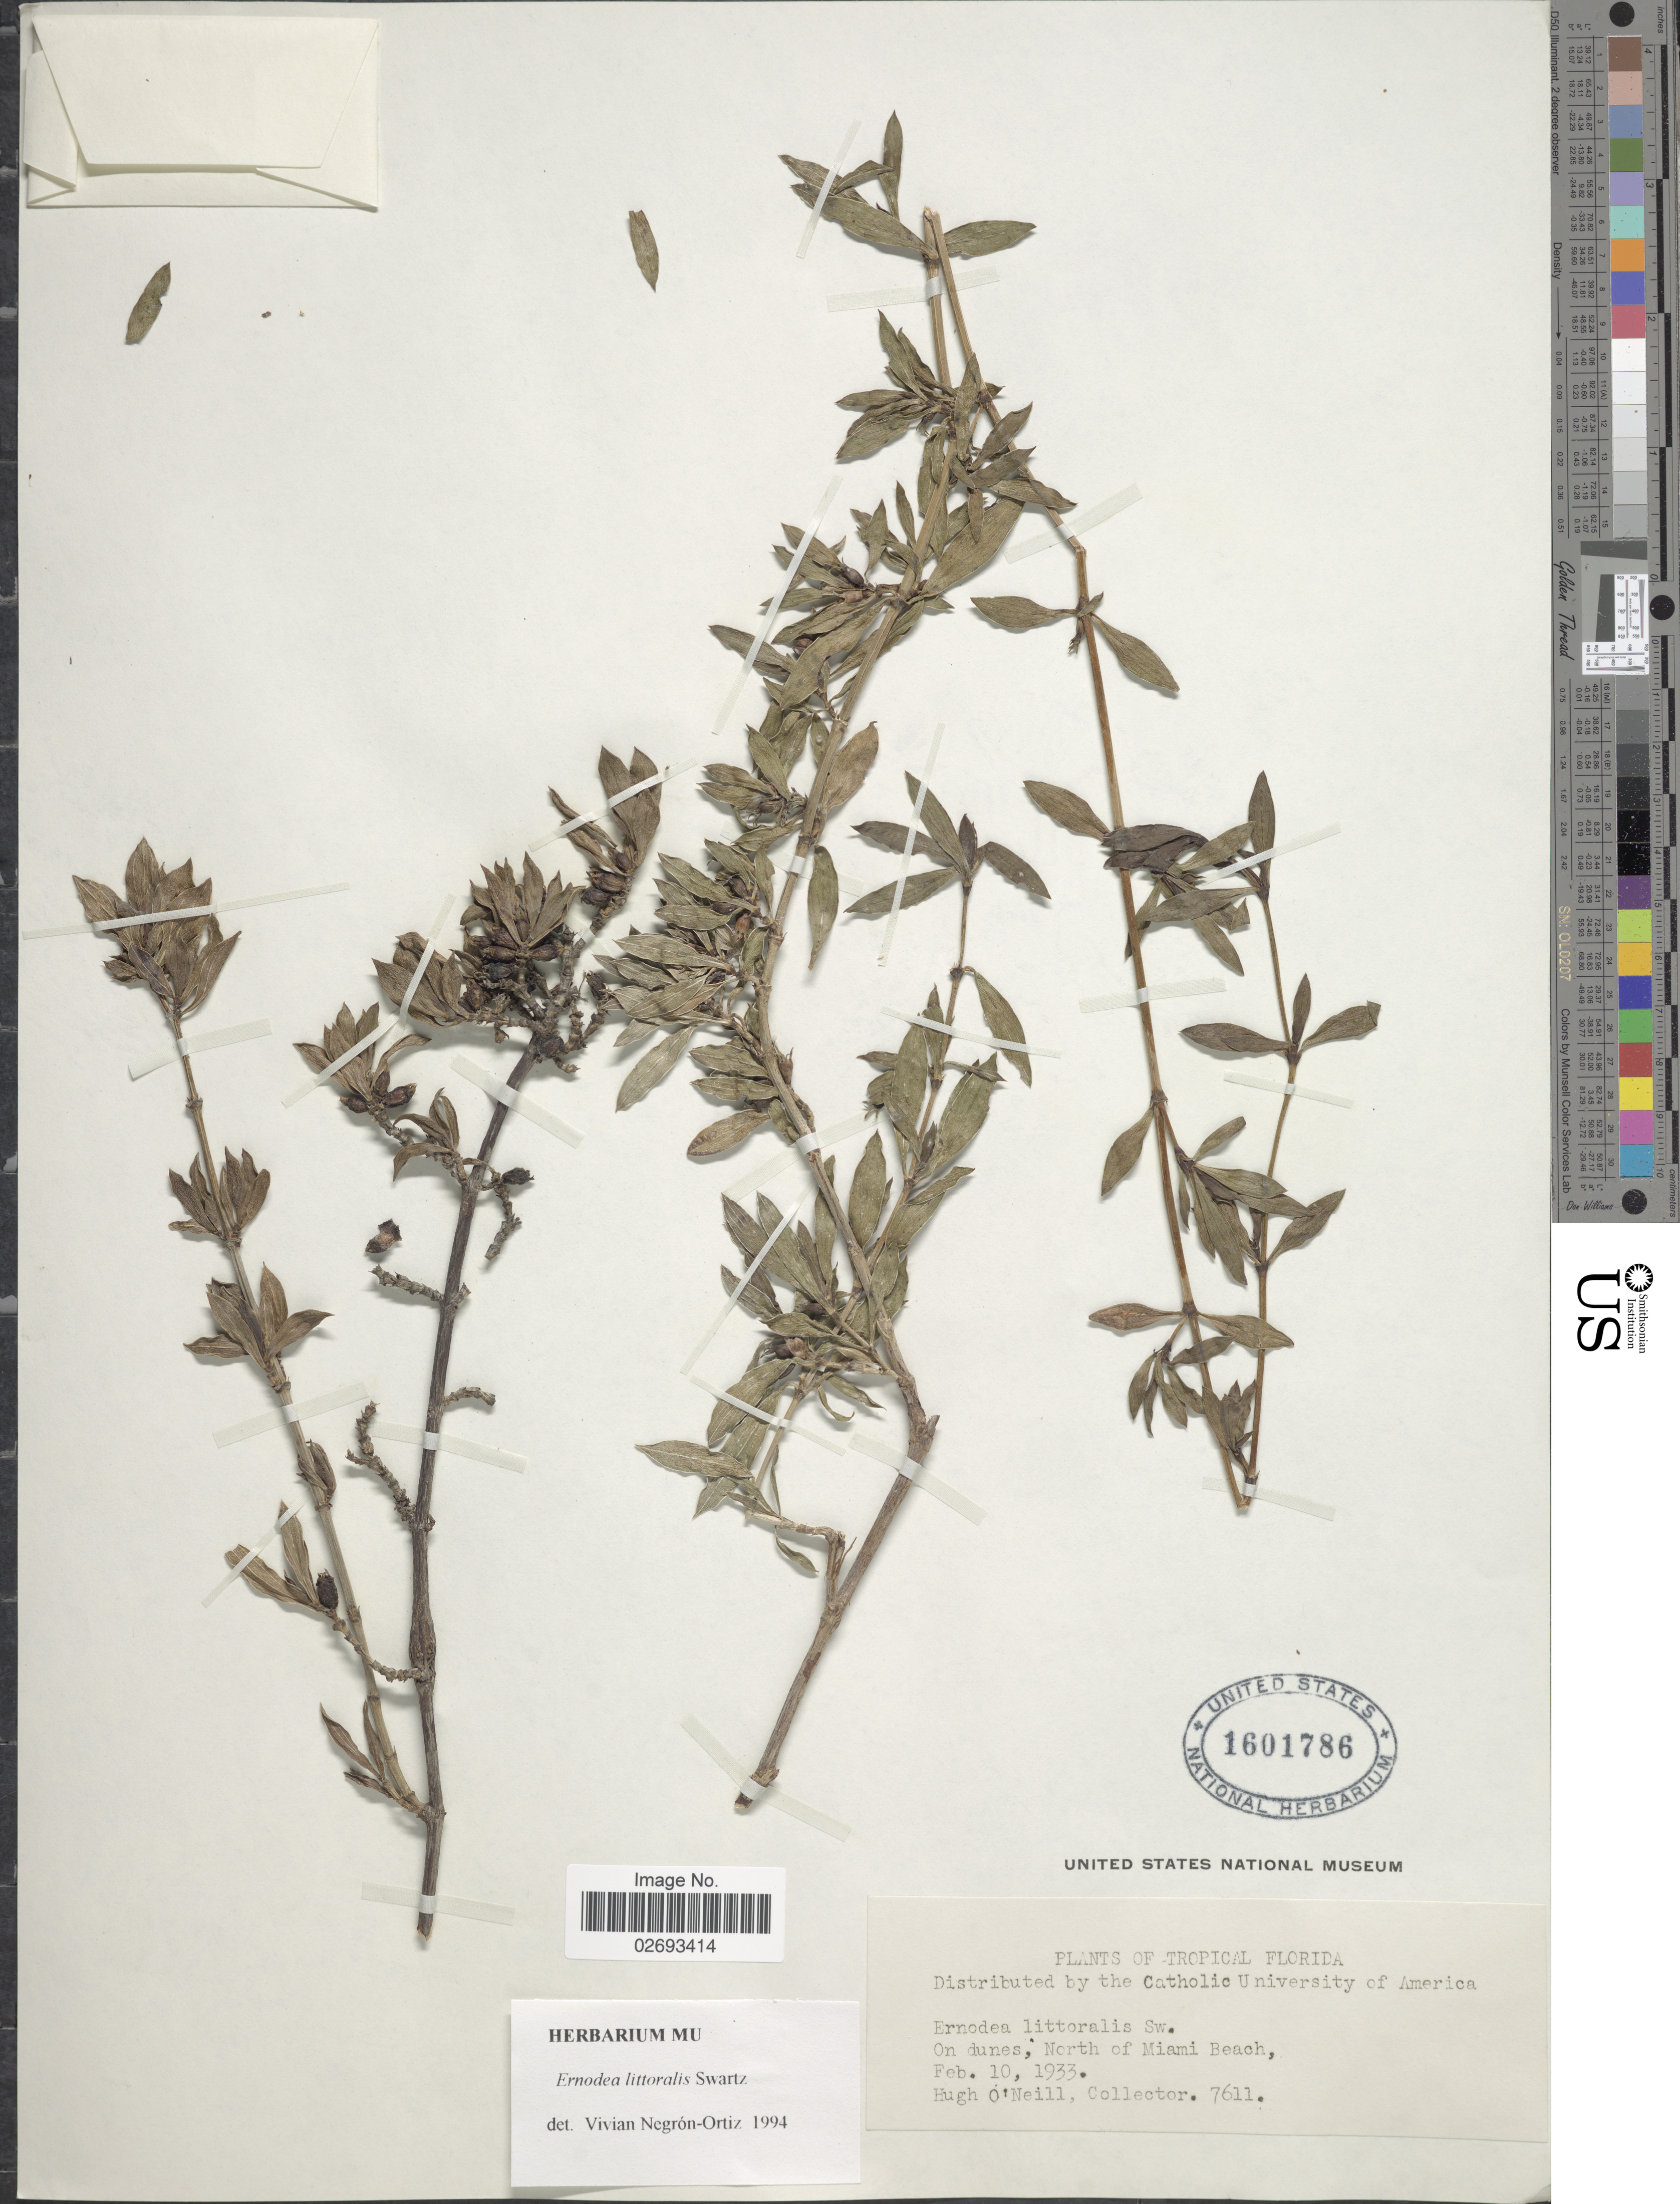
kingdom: Plantae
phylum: Tracheophyta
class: Magnoliopsida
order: Gentianales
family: Rubiaceae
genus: Ernodea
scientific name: Ernodea littoralis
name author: Sw.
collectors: H. O'Neill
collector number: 7611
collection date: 1933-02-10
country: United States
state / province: Florida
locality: Tropical Florida. North of Miami Beach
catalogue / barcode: US 1601786